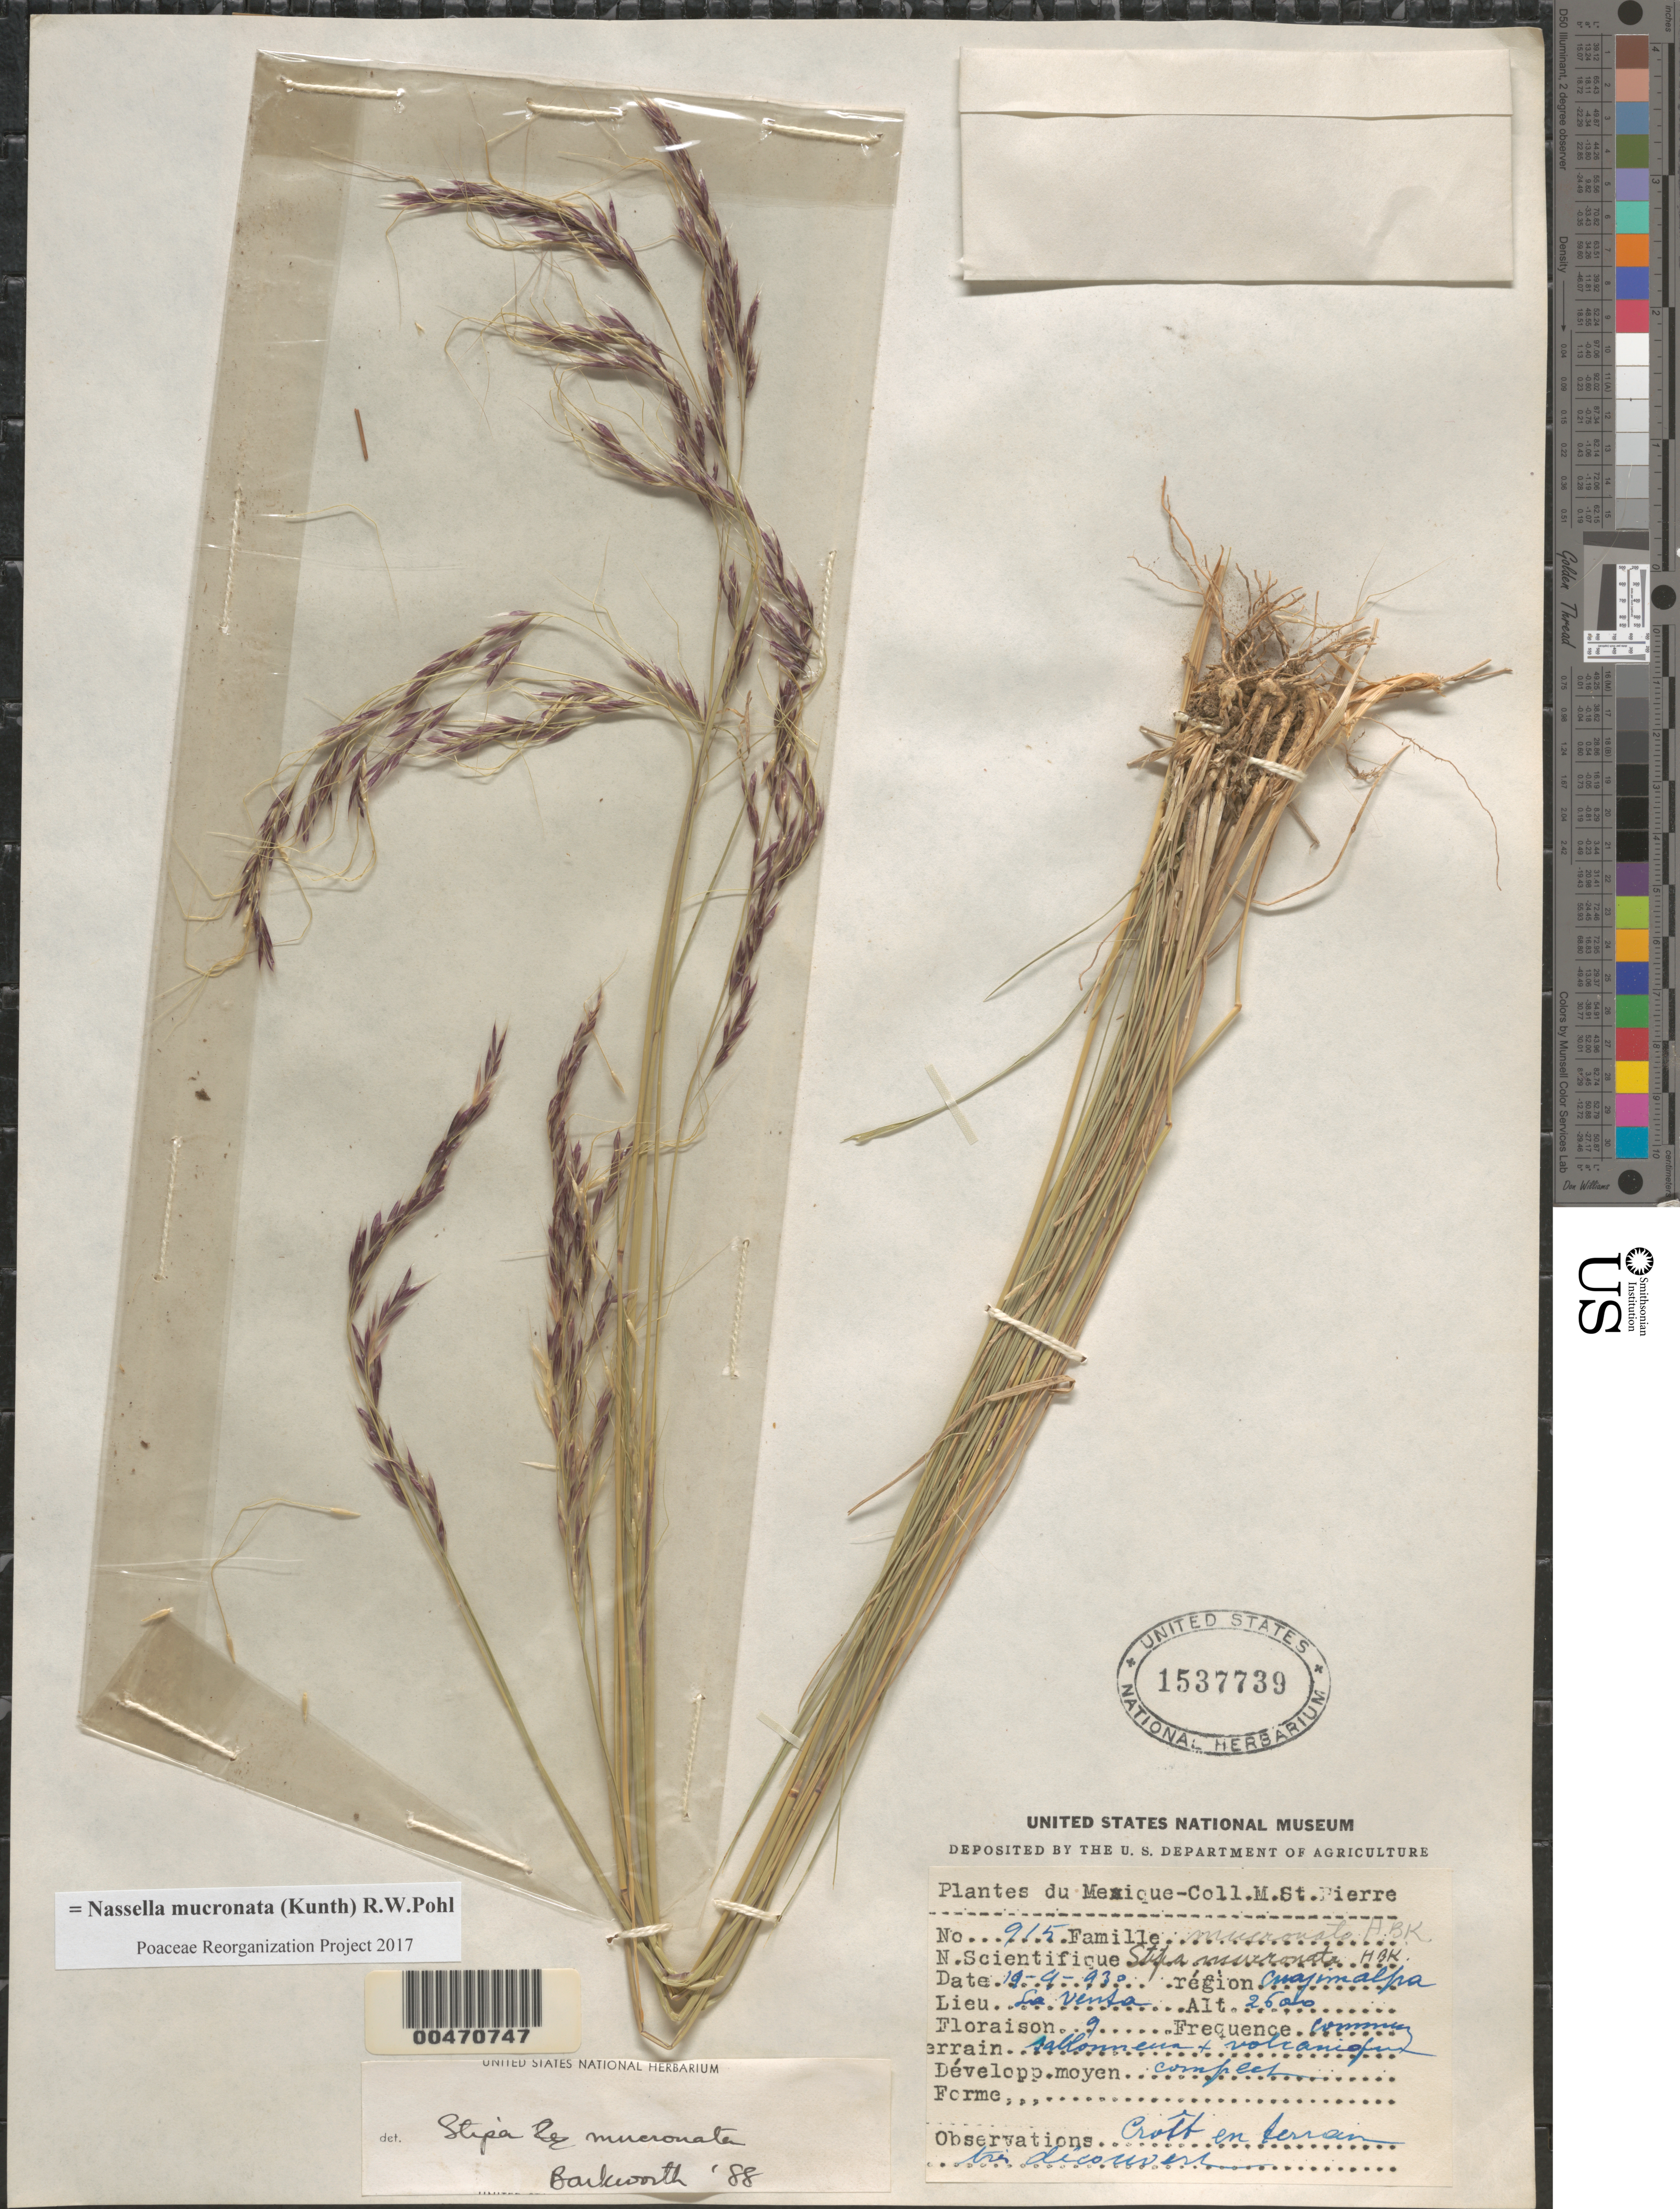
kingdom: Plantae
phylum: Tracheophyta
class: Liliopsida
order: Poales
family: Poaceae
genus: Nassella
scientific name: Nassella mucronata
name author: (Kunth) R.W. Pohl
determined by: Poaceae Reorganization Project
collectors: M. Saint-Pierre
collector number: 915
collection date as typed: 19 Sep 1930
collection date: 1930-09-19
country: Mexico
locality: Cuajimalpa, La Venta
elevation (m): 2600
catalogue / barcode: US 1537739